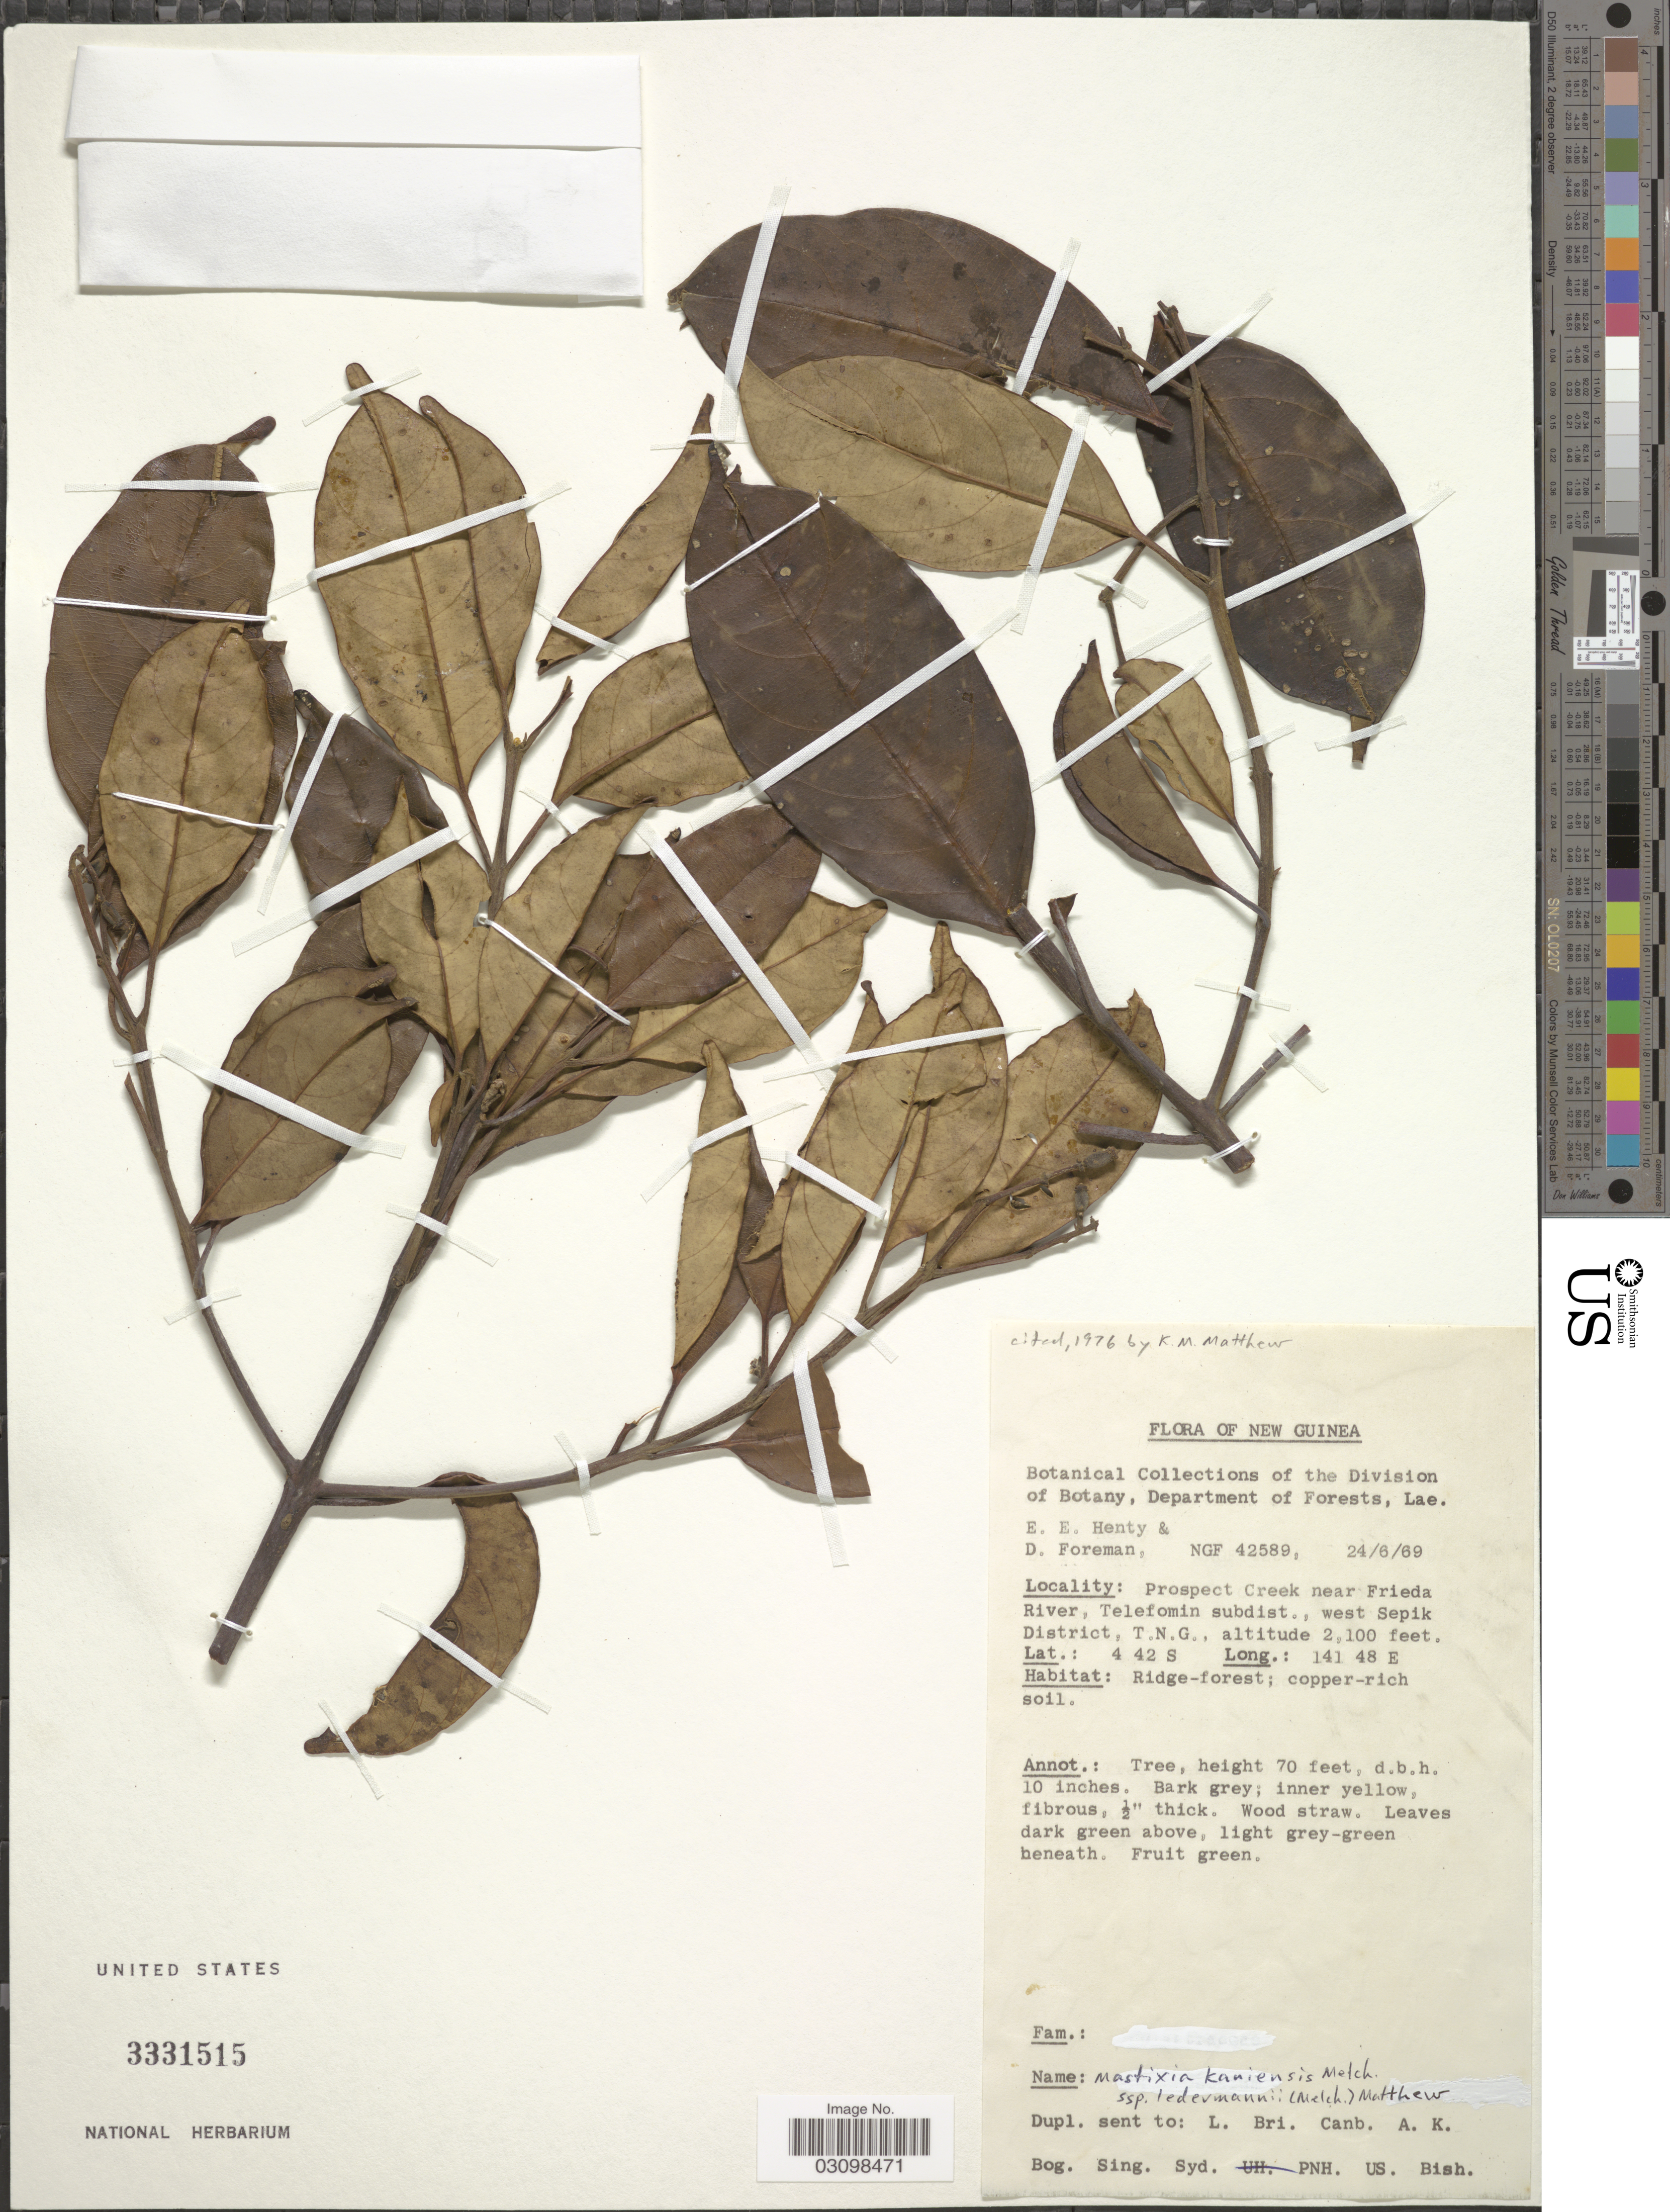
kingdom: Plantae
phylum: Tracheophyta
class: Magnoliopsida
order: Cornales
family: Nyssaceae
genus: Mastixia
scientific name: Mastixia kaniensis subsp. ledermannii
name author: (Melch.) K.M. Matthew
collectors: E. Henty & D. Foreman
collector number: NGF42589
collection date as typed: Transcribed d/m/y: 24/6/69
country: Papua New Guinea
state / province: Sandaun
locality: New Guinea. Prospect Creek near Frieda River, Telefomin subdist., west Sepik District, T.N.G.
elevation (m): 640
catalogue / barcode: US 3331515